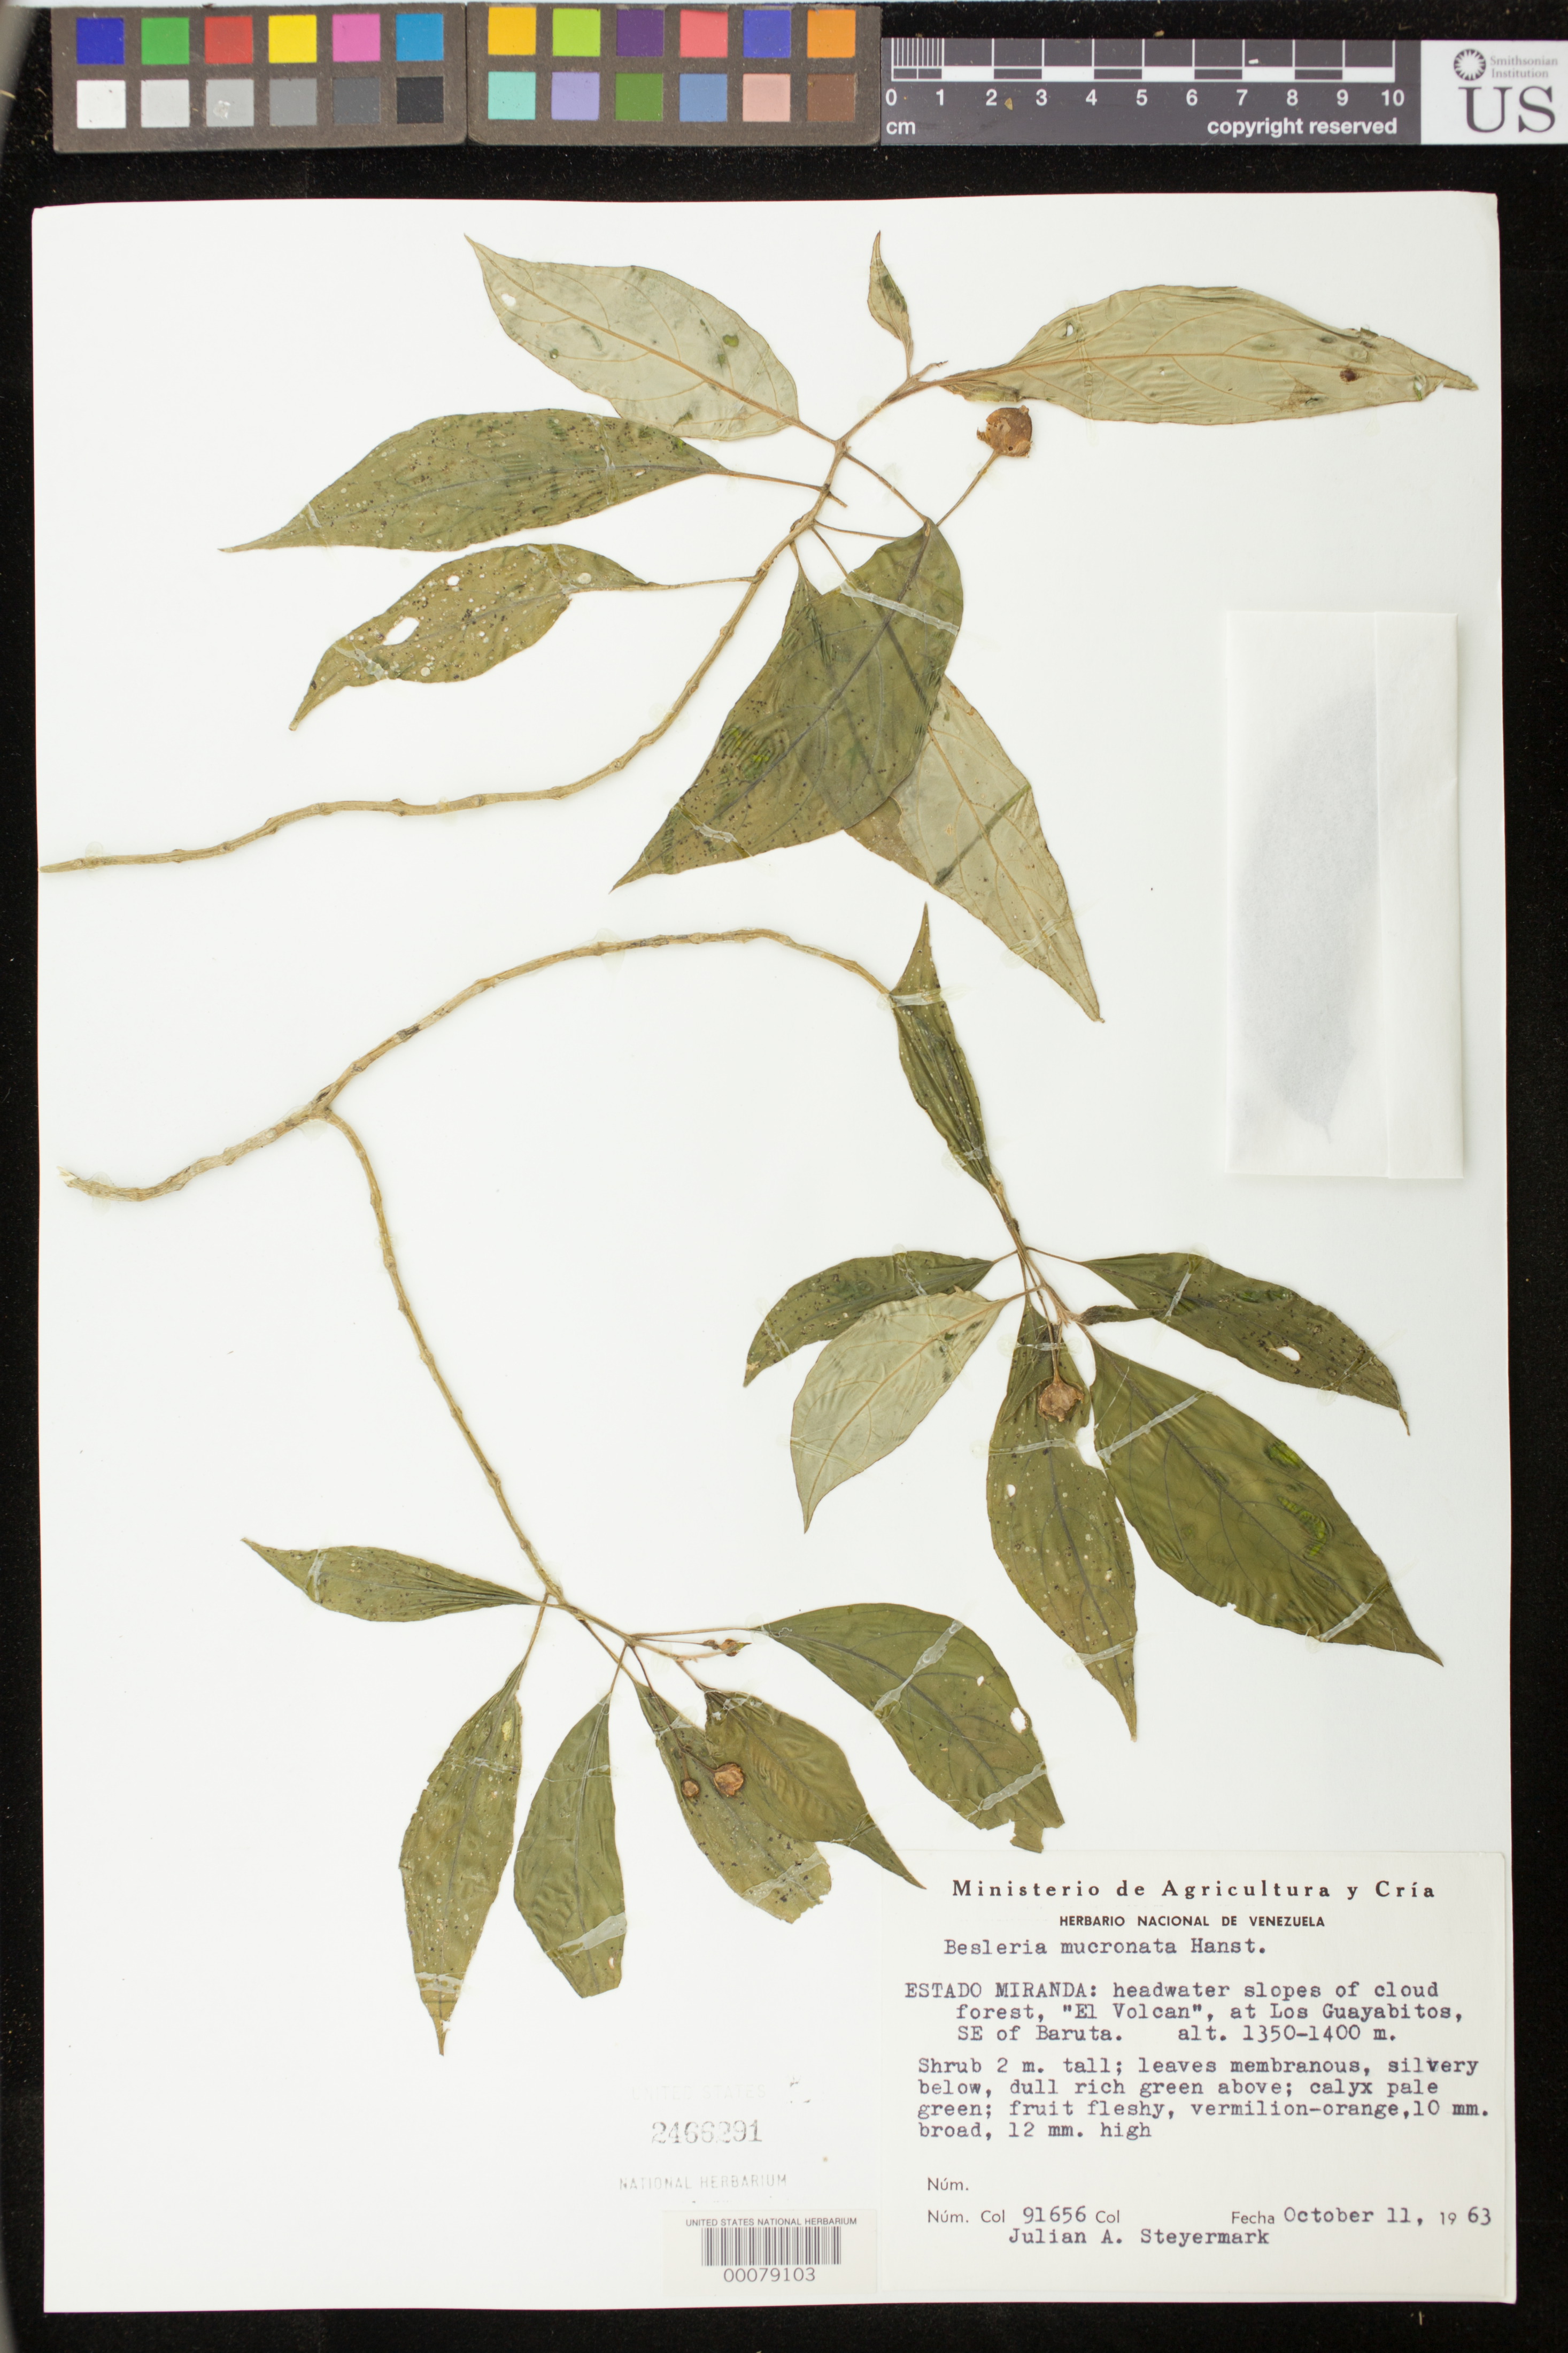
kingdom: Plantae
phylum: Tracheophyta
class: Magnoliopsida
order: Lamiales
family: Gesneriaceae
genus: Besleria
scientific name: Besleria mucronata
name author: Hanst.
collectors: J. Steyermark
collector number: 91656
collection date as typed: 11 Oct 1963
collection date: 1963-10-11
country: Venezuela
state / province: Miranda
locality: El Volcan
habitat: Headwater slopes of cloud forest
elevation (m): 1350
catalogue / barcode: US 2466291